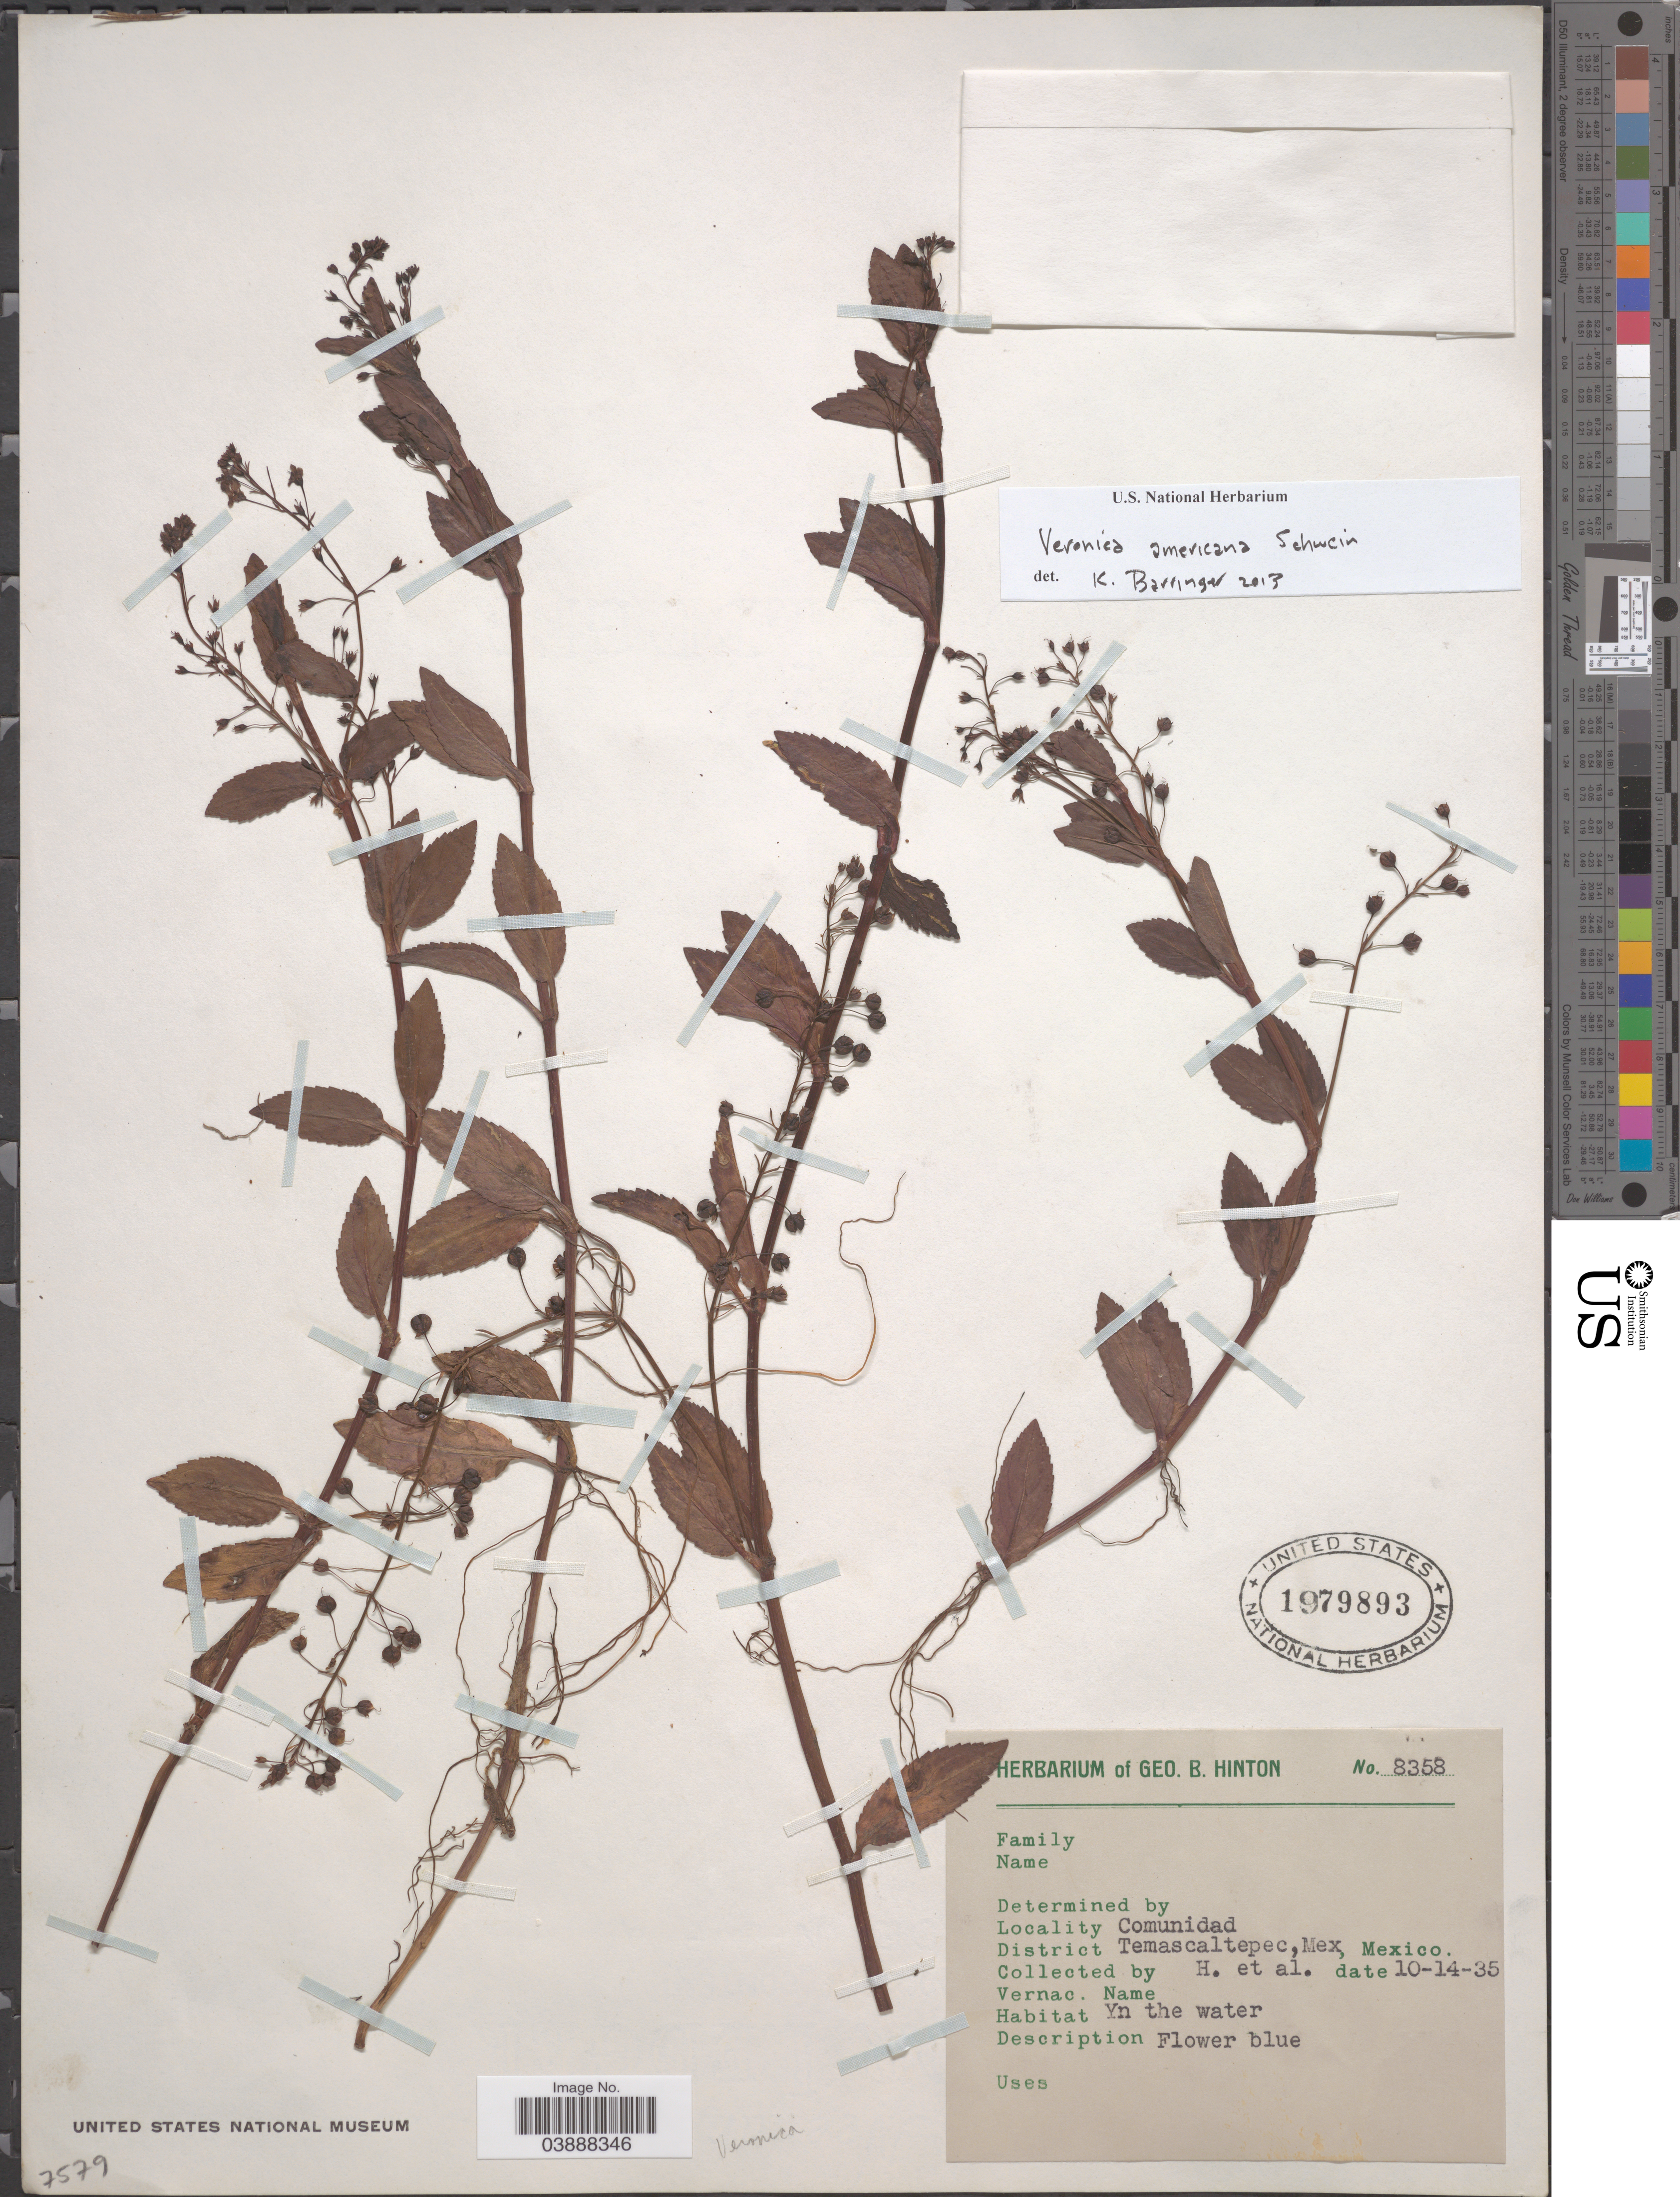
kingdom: Plantae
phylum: Tracheophyta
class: Magnoliopsida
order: Lamiales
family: Plantaginaceae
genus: Veronica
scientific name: Veronica americana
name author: Schwein. ex Benth.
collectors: G. B. Hinton & et al.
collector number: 8358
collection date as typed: Transcribed d/m/y: 14/10/35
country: Mexico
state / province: México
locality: Comunidad. District Temascaltepec.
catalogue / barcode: US 1979893